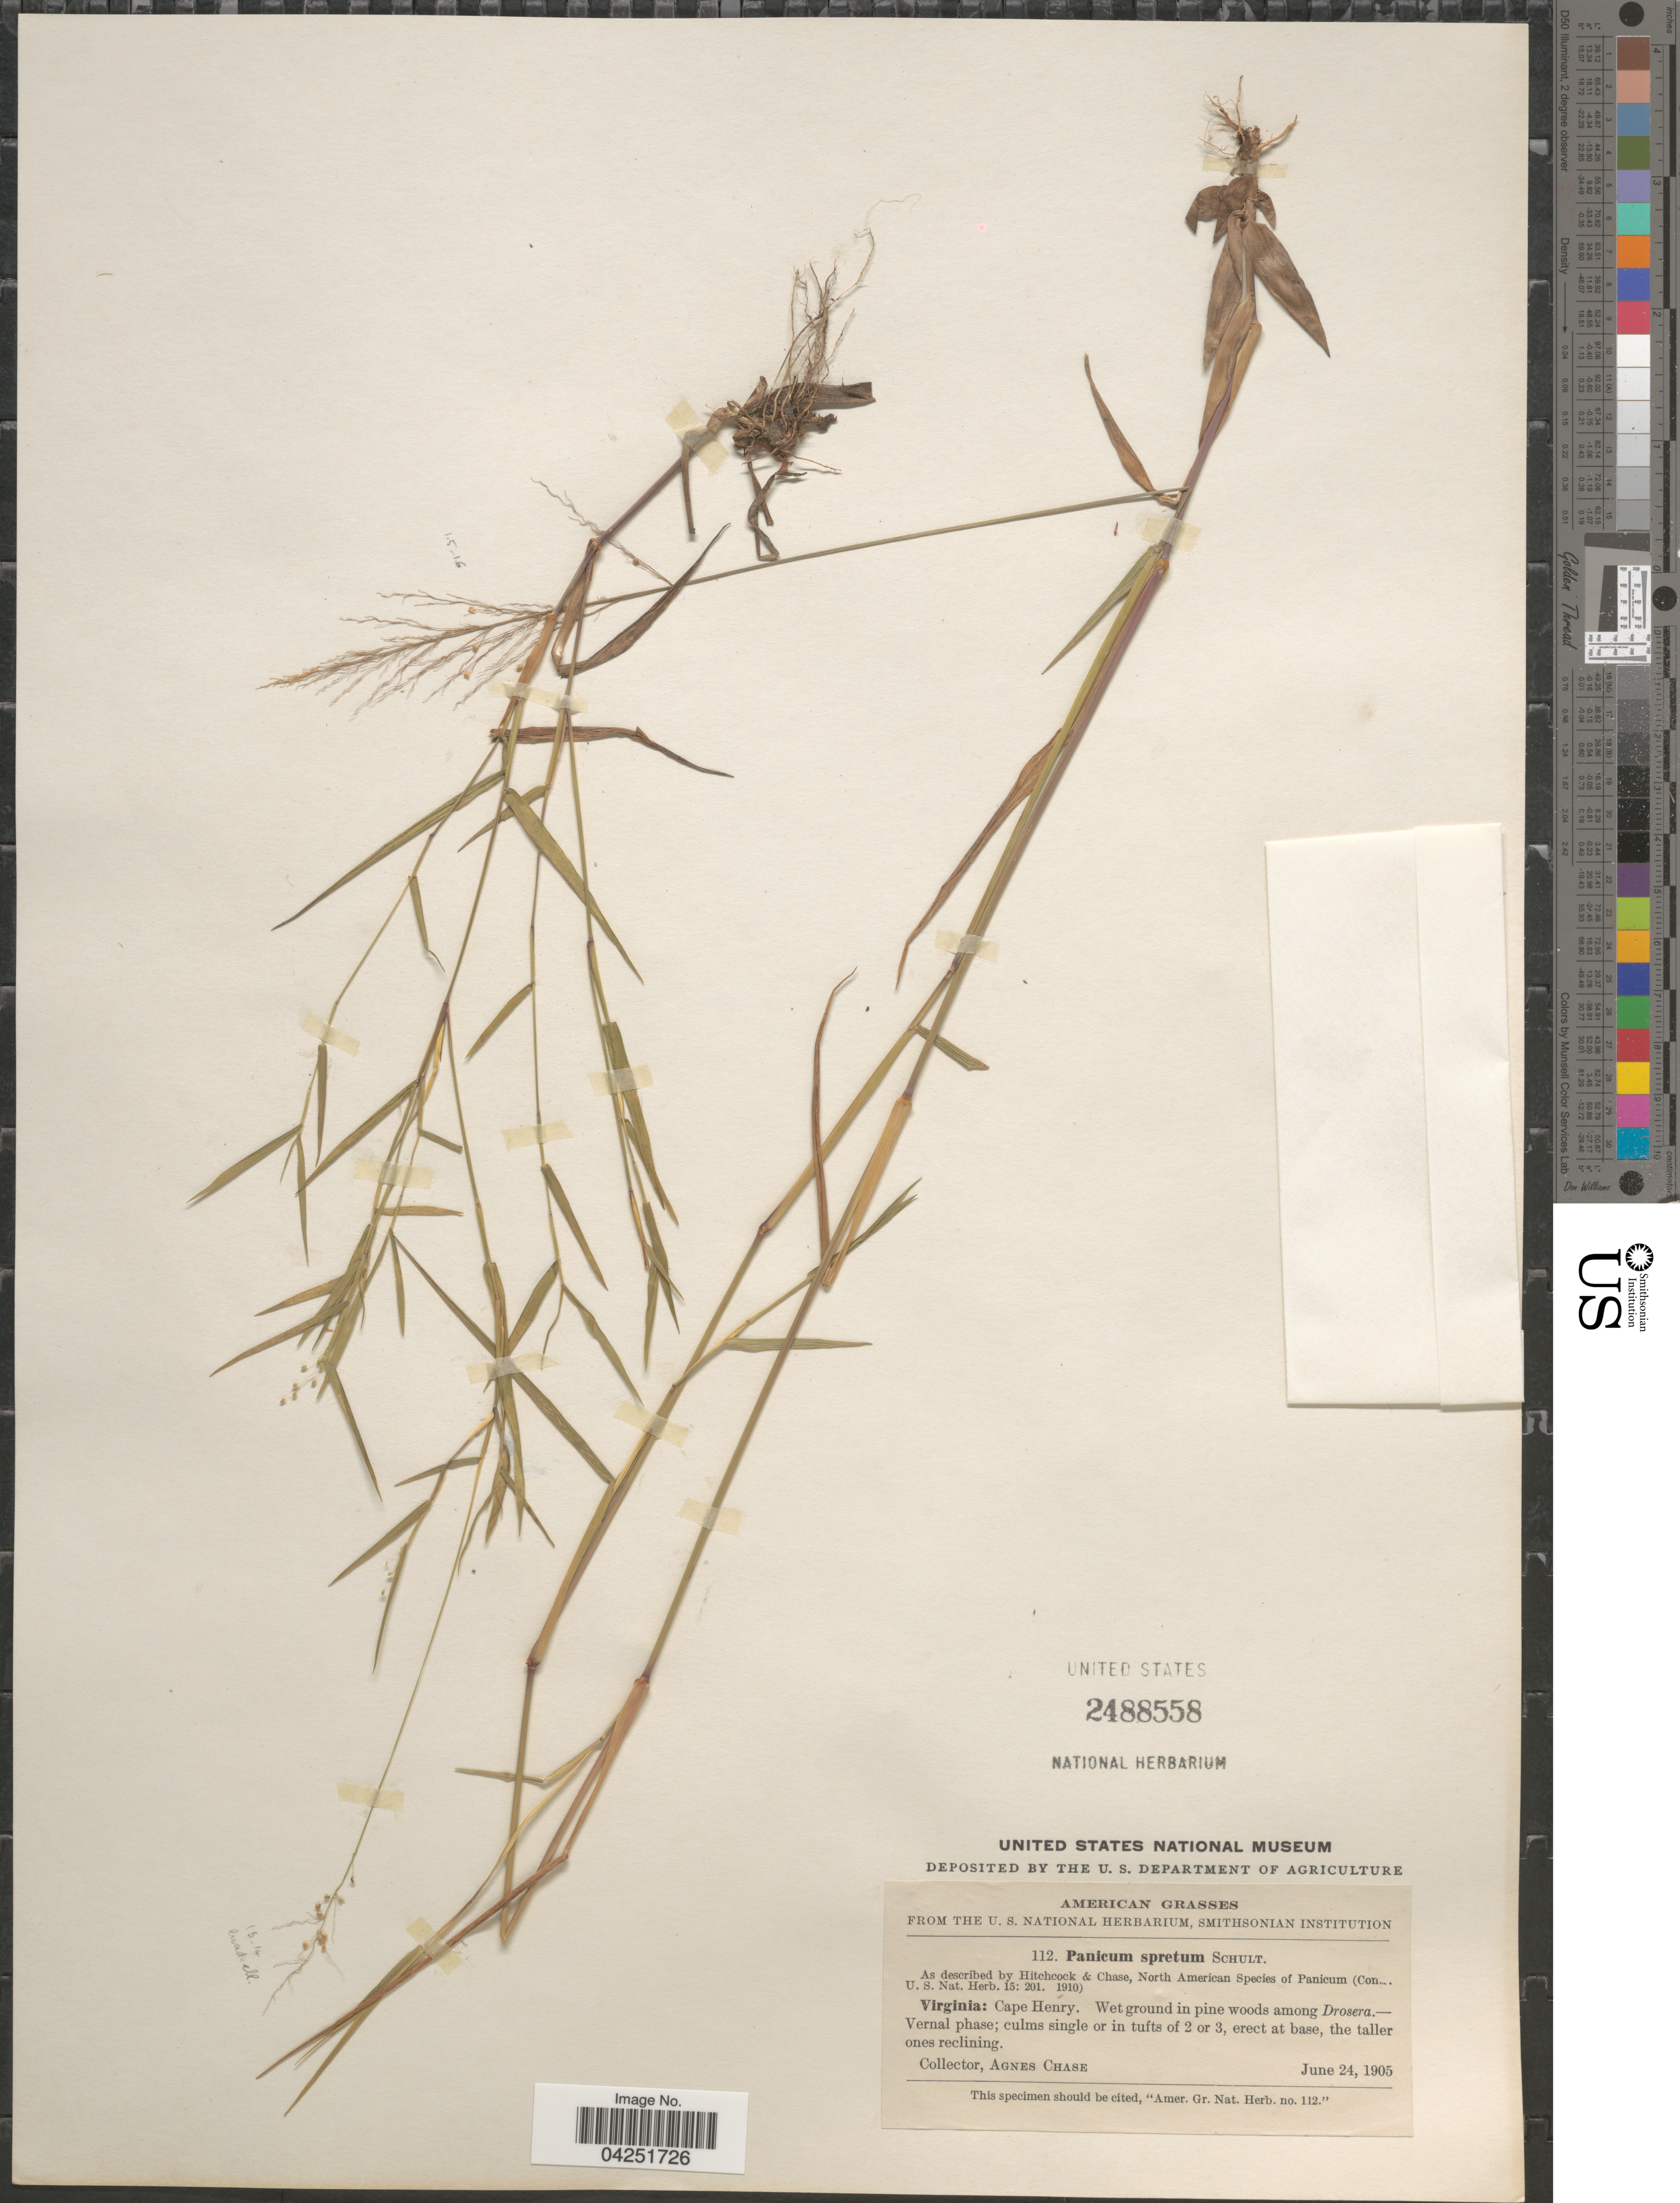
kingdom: Plantae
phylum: Tracheophyta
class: Liliopsida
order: Poales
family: Poaceae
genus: Dichanthelium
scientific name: Dichanthelium acuminatum var. densiflorum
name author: (Rand & Redfield) Gould & C.A. Clark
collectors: A. Chase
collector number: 112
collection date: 1905-06-24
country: United States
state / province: Virginia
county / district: City of Virginia Beach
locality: Cape Henry.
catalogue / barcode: US 2488558